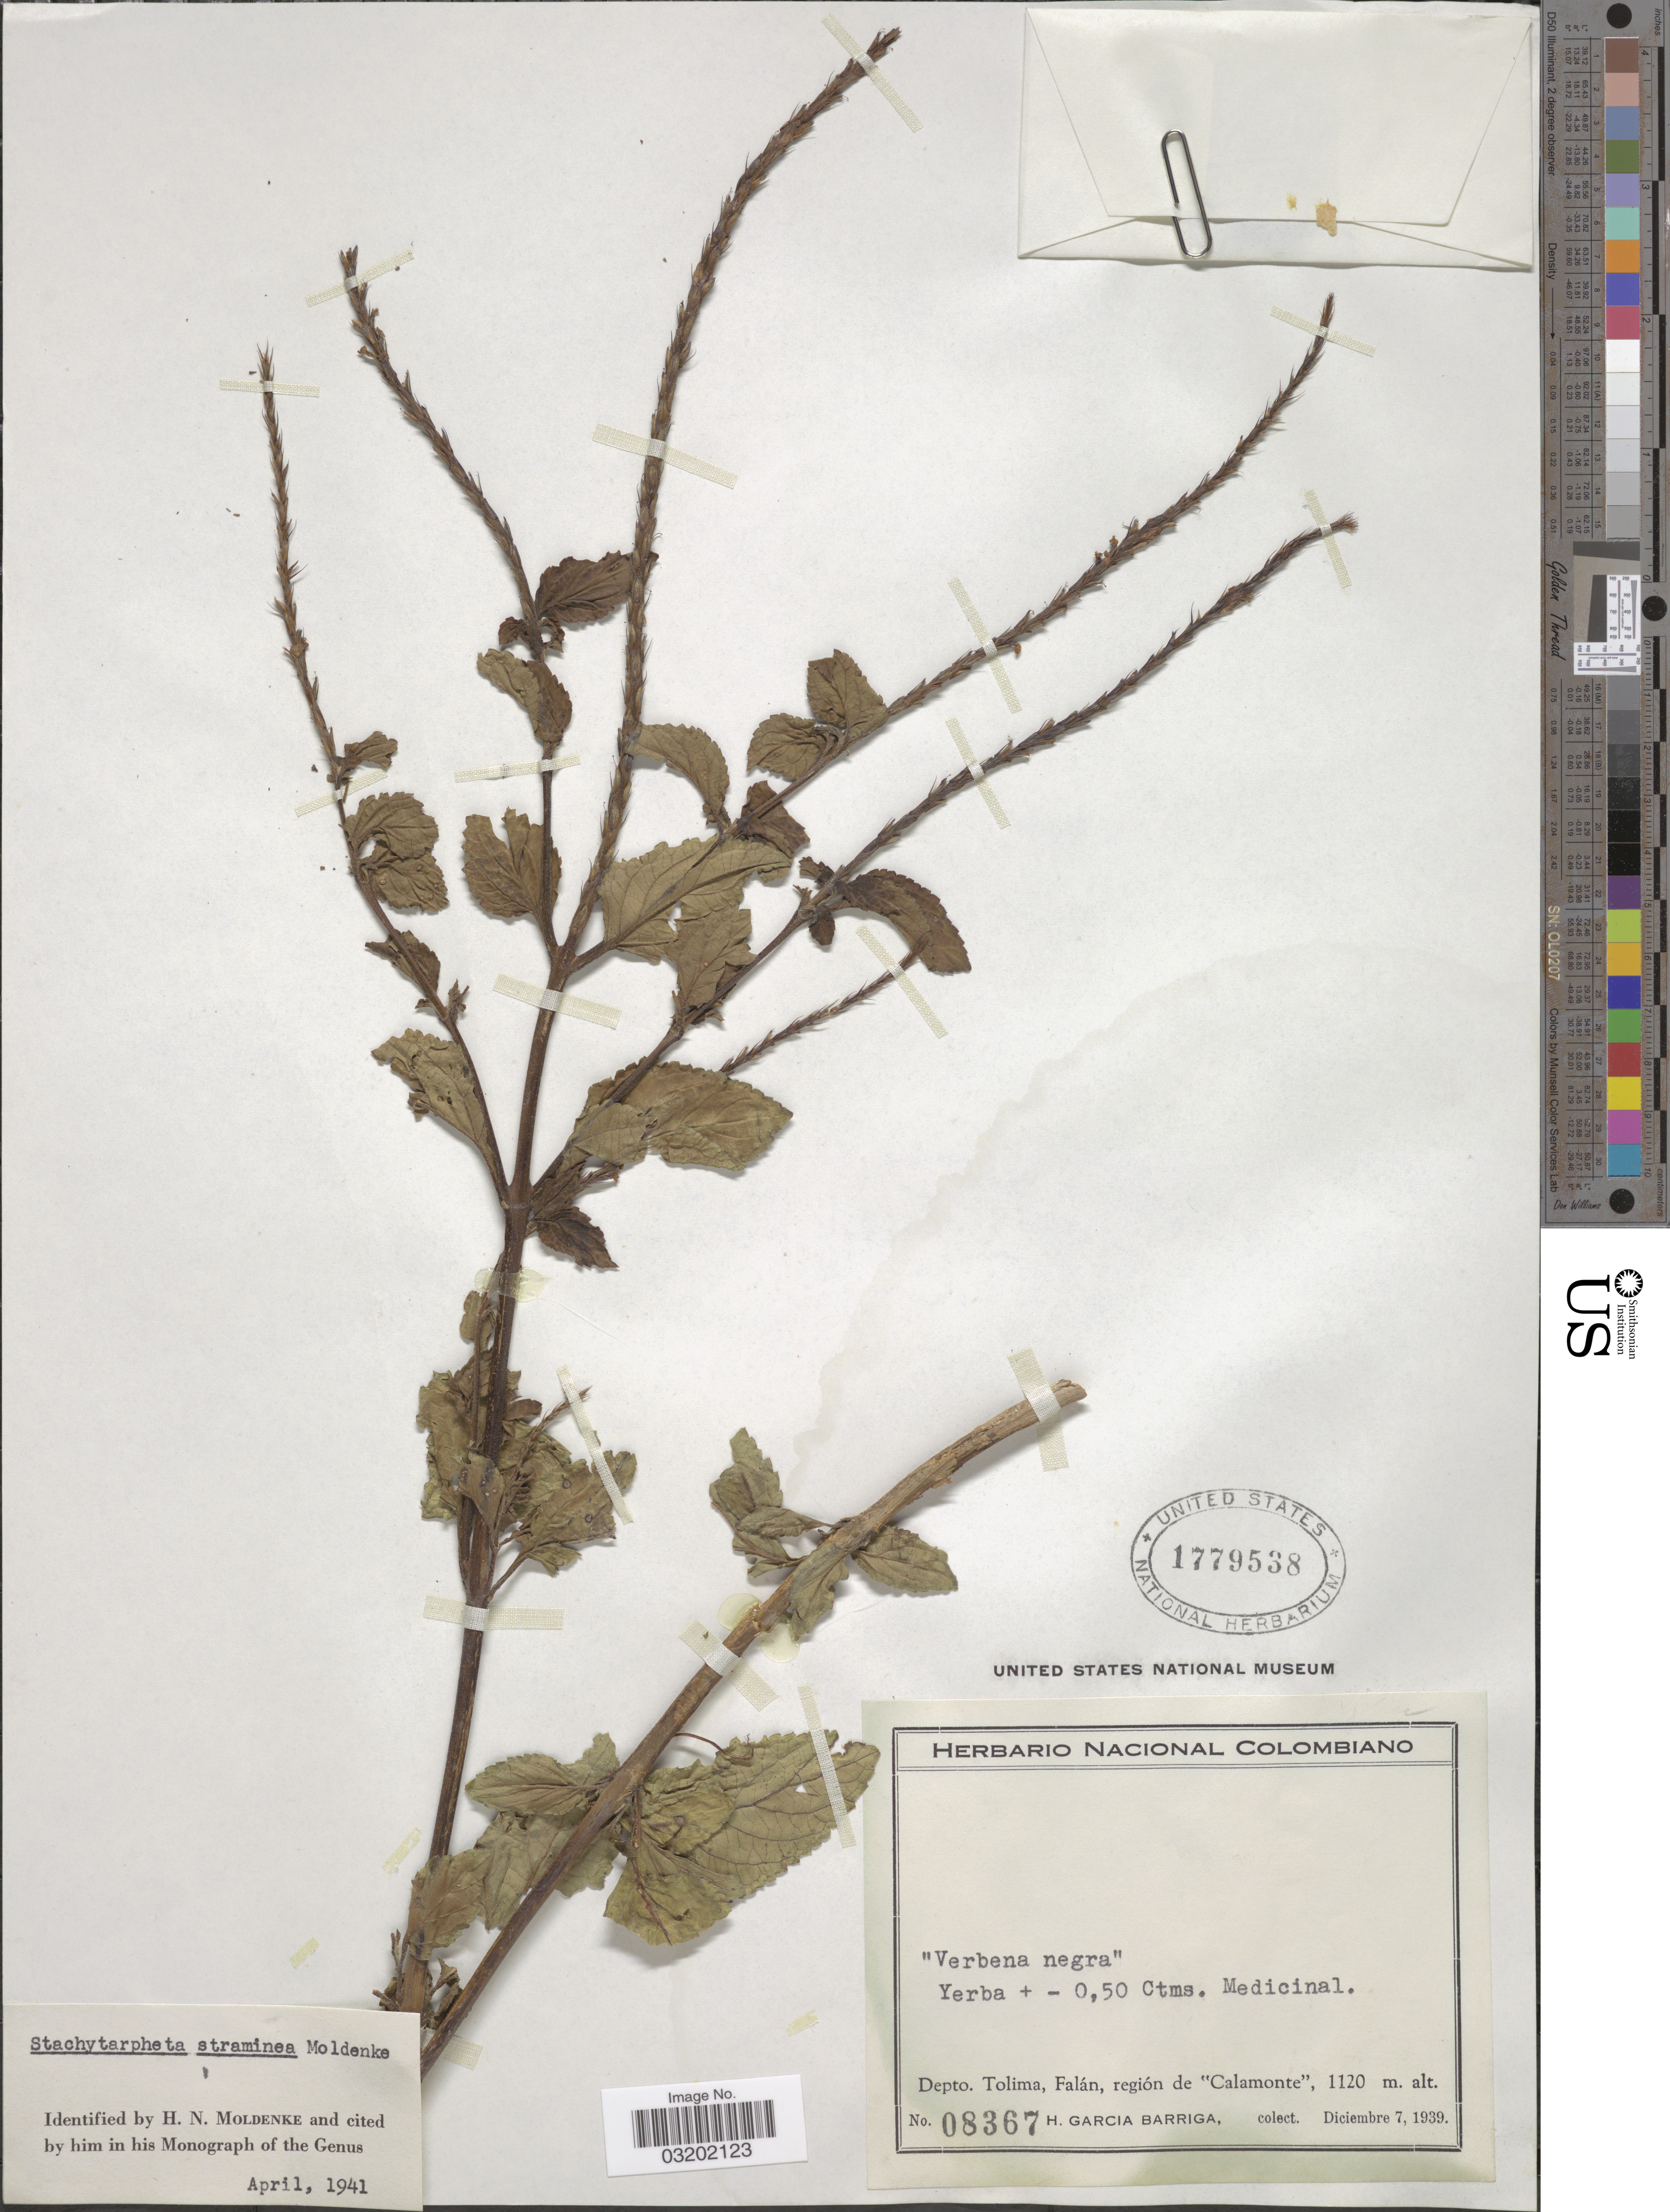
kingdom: Plantae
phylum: Tracheophyta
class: Magnoliopsida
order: Lamiales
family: Verbenaceae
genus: Stachytarpheta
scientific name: Stachytarpheta straminea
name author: Moldenke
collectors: H. García Barriga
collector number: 08367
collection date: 1939-12-07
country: Colombia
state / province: Tolima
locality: Depto. Tolima, Falán, región de "Calamonte".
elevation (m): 1120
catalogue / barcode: US 1779538